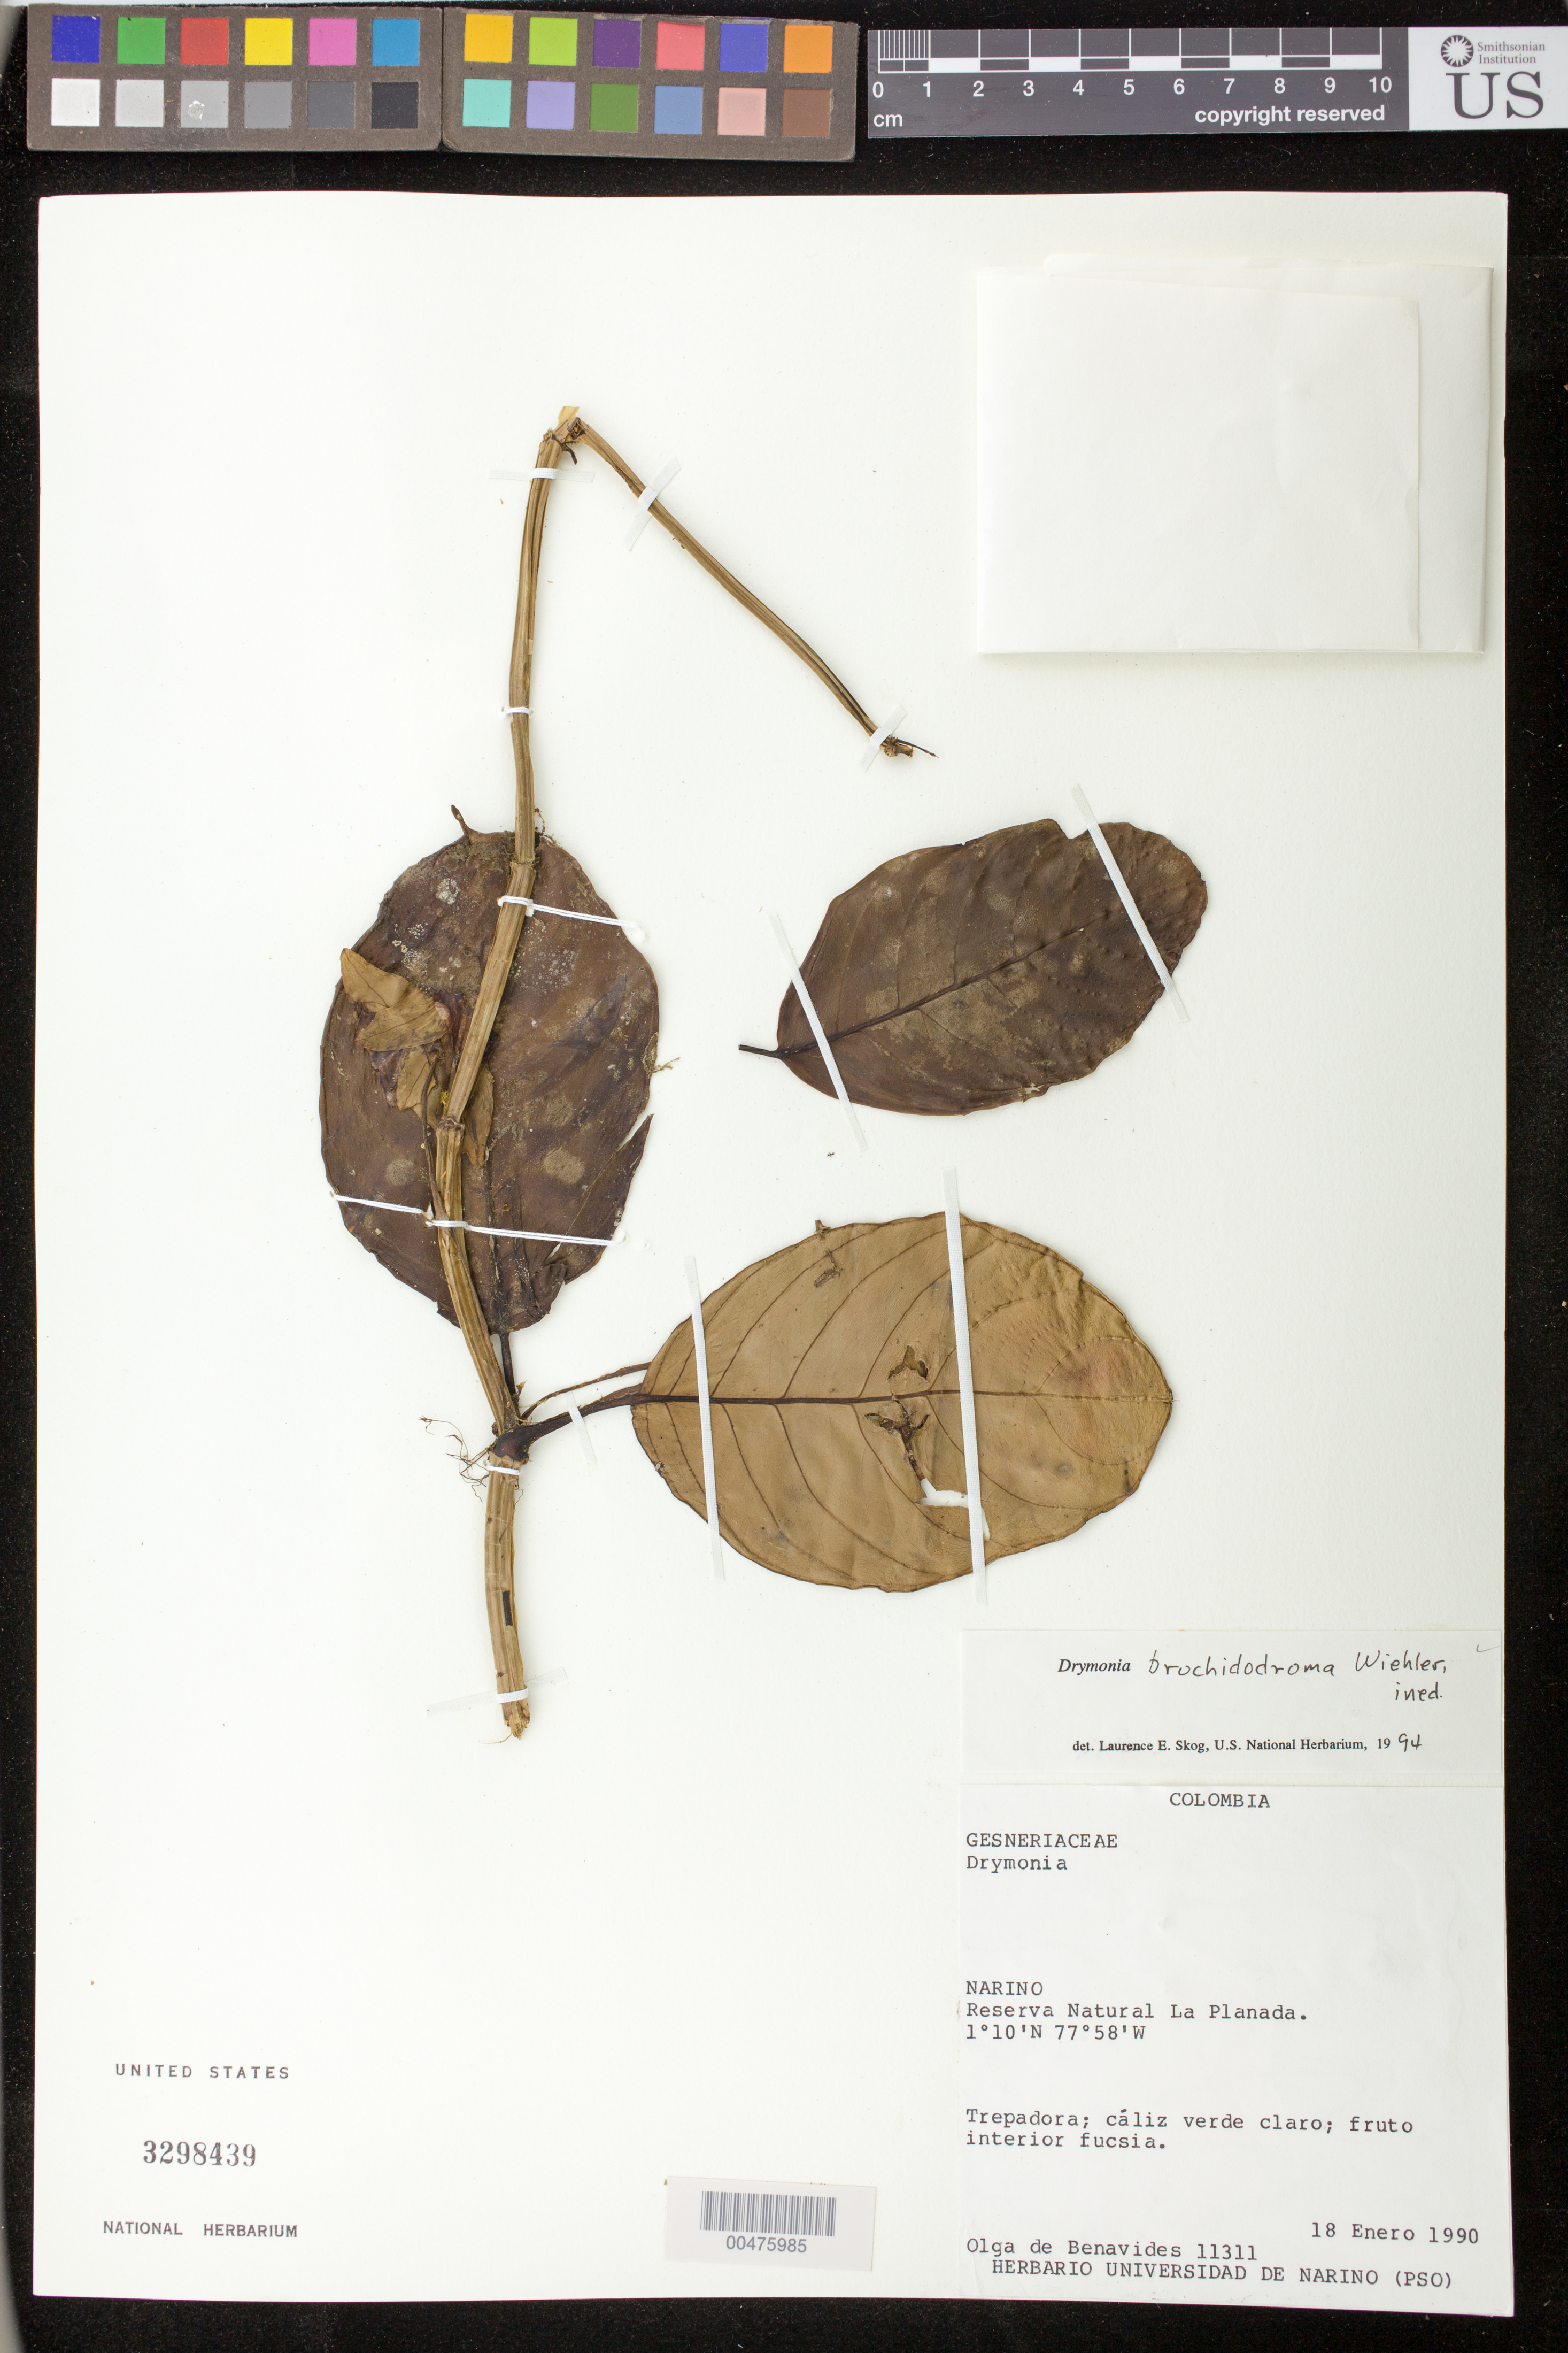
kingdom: Plantae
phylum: Tracheophyta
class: Magnoliopsida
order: Lamiales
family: Gesneriaceae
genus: Drymonia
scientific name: Drymonia brochidodroma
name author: Wiehler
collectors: Olga S. de Benavides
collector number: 11311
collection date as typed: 18 Jan 1990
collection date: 1990-01-18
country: Colombia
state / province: Nariño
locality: Planada Natural Reserve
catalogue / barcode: US 3298439